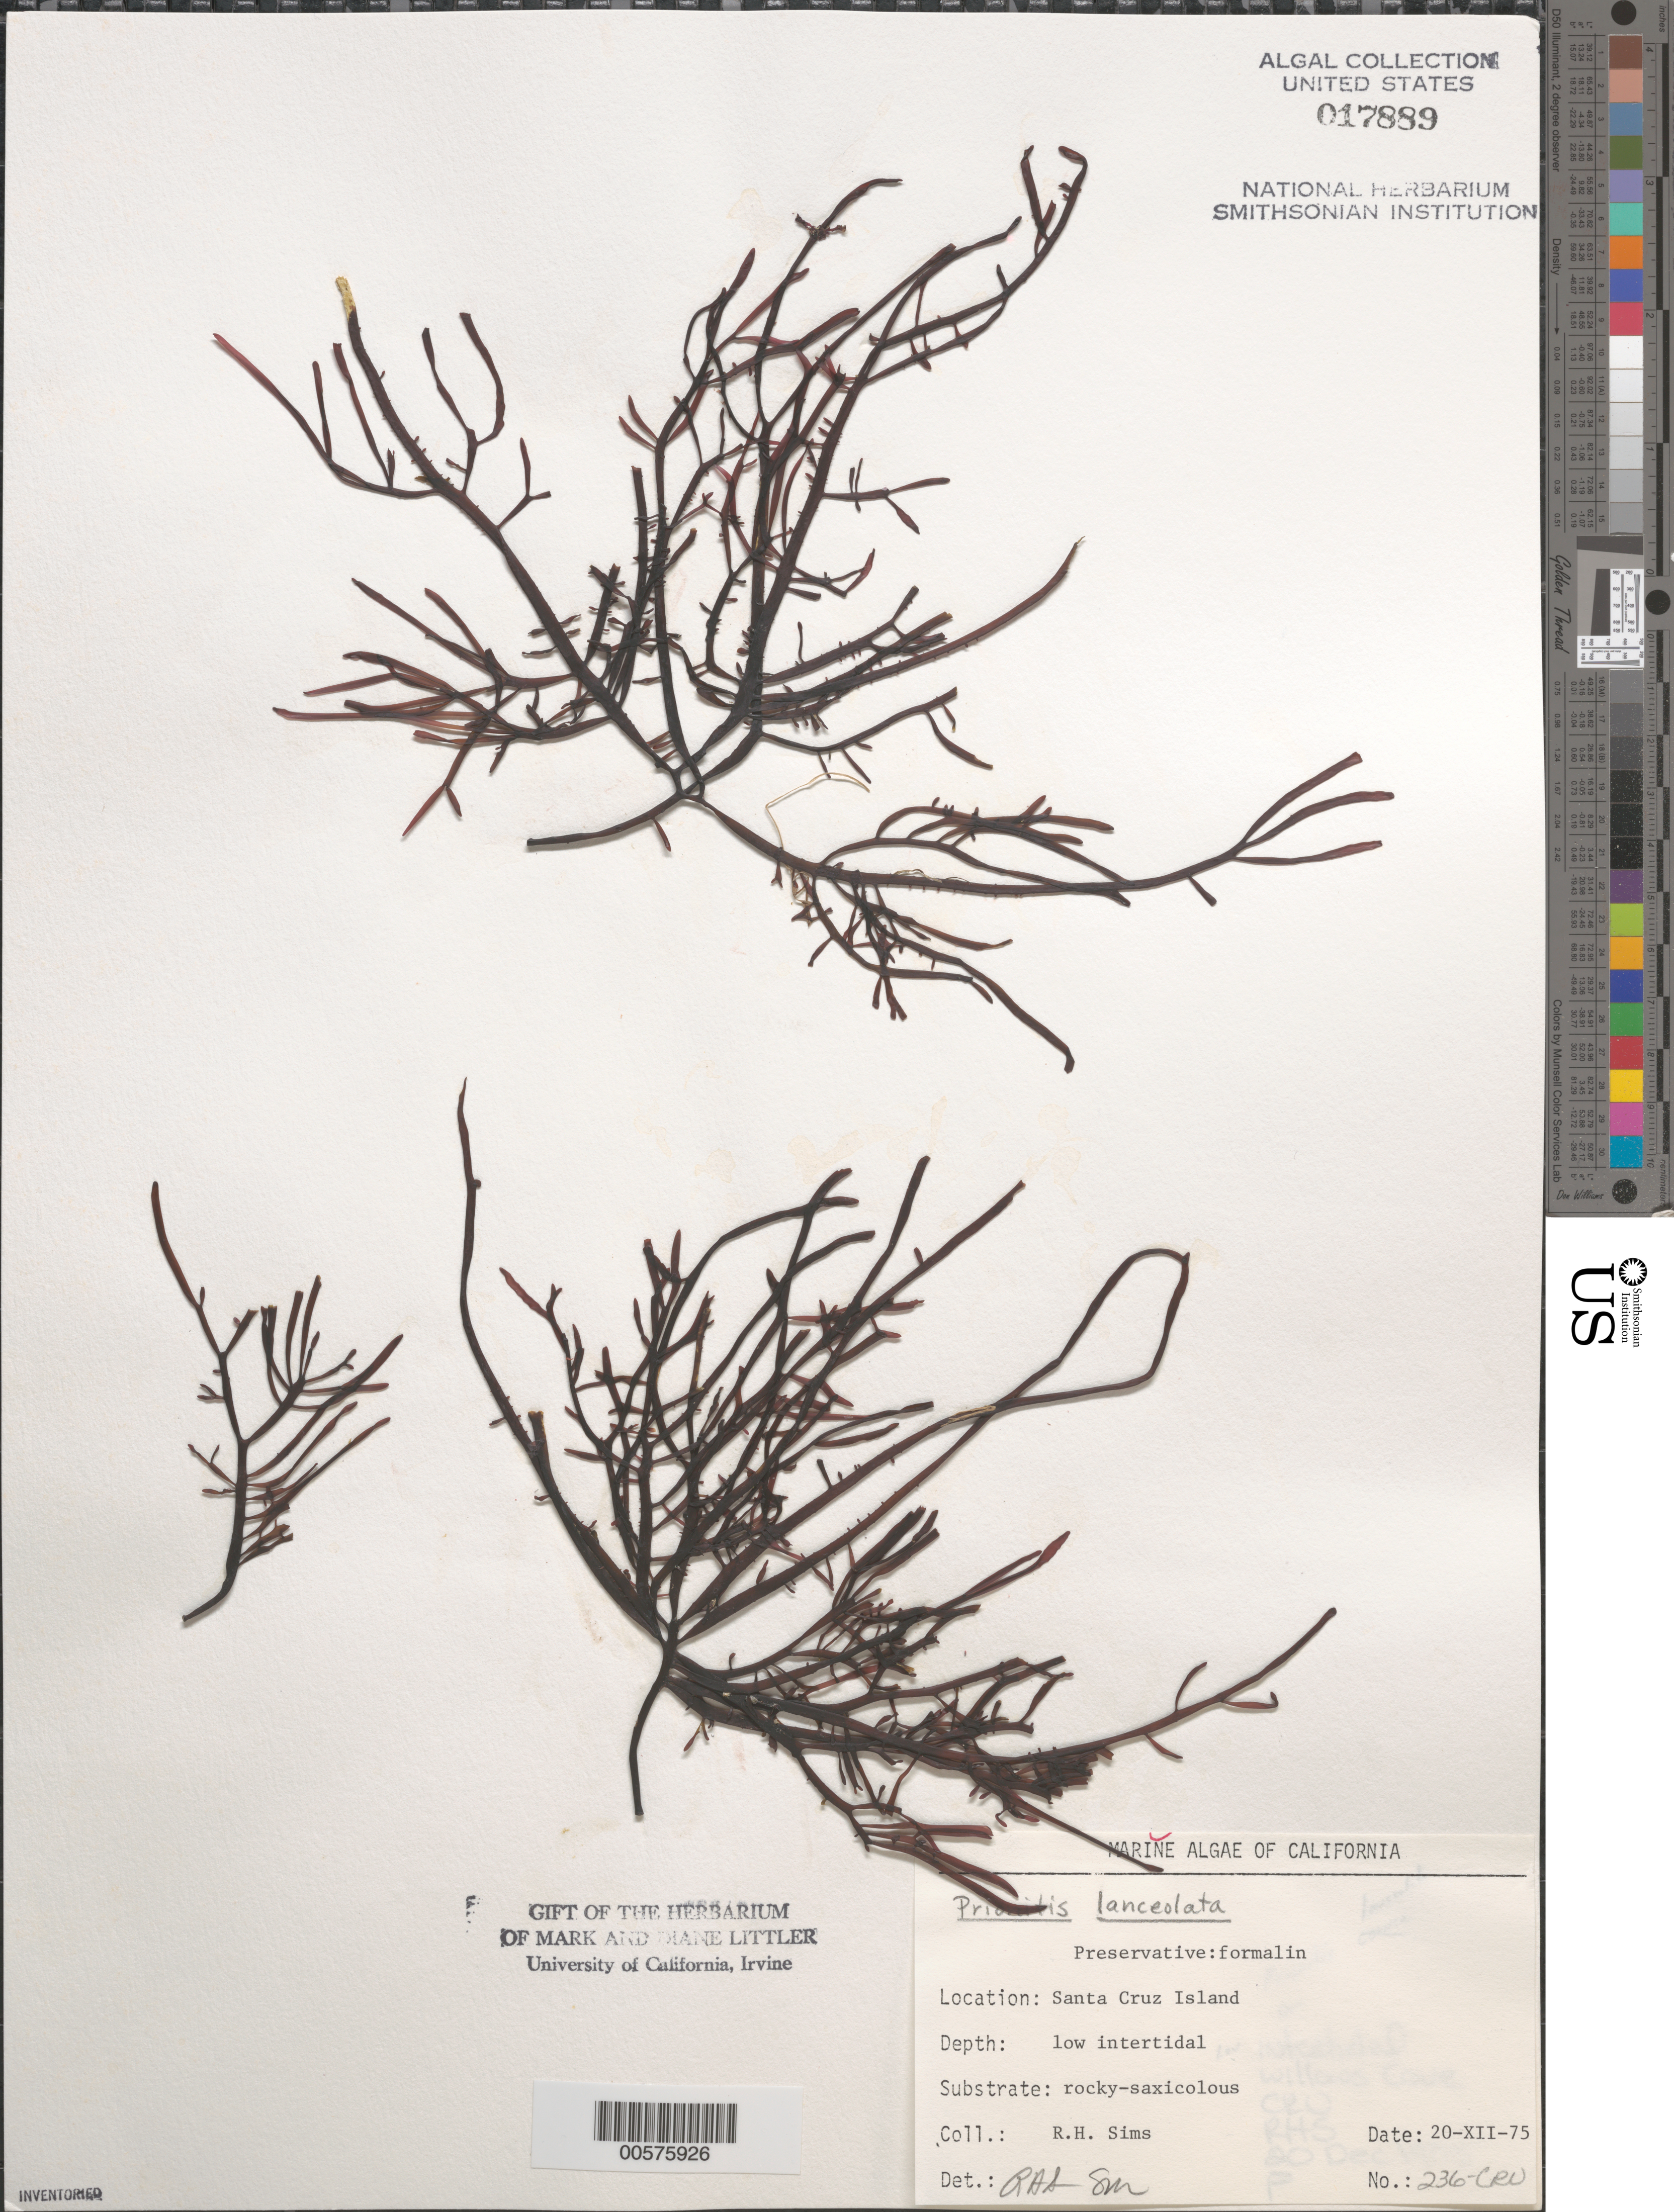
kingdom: Plantae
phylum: Rhodophyta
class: Florideophyceae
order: Cryptonemiales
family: Cryptonemiaceae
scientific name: Prionitis lanceolata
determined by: Sims, Robert H.; Murray, S. N.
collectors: R. H. Sims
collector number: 236-cru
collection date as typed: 20 Dec 1975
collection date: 1975-12-20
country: United States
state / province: California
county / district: Santa Barbara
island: Santa Cruz Island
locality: Willows Cove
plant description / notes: BLM-SOCALBIGHT Rocky Intertidal Survey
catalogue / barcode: US 17889